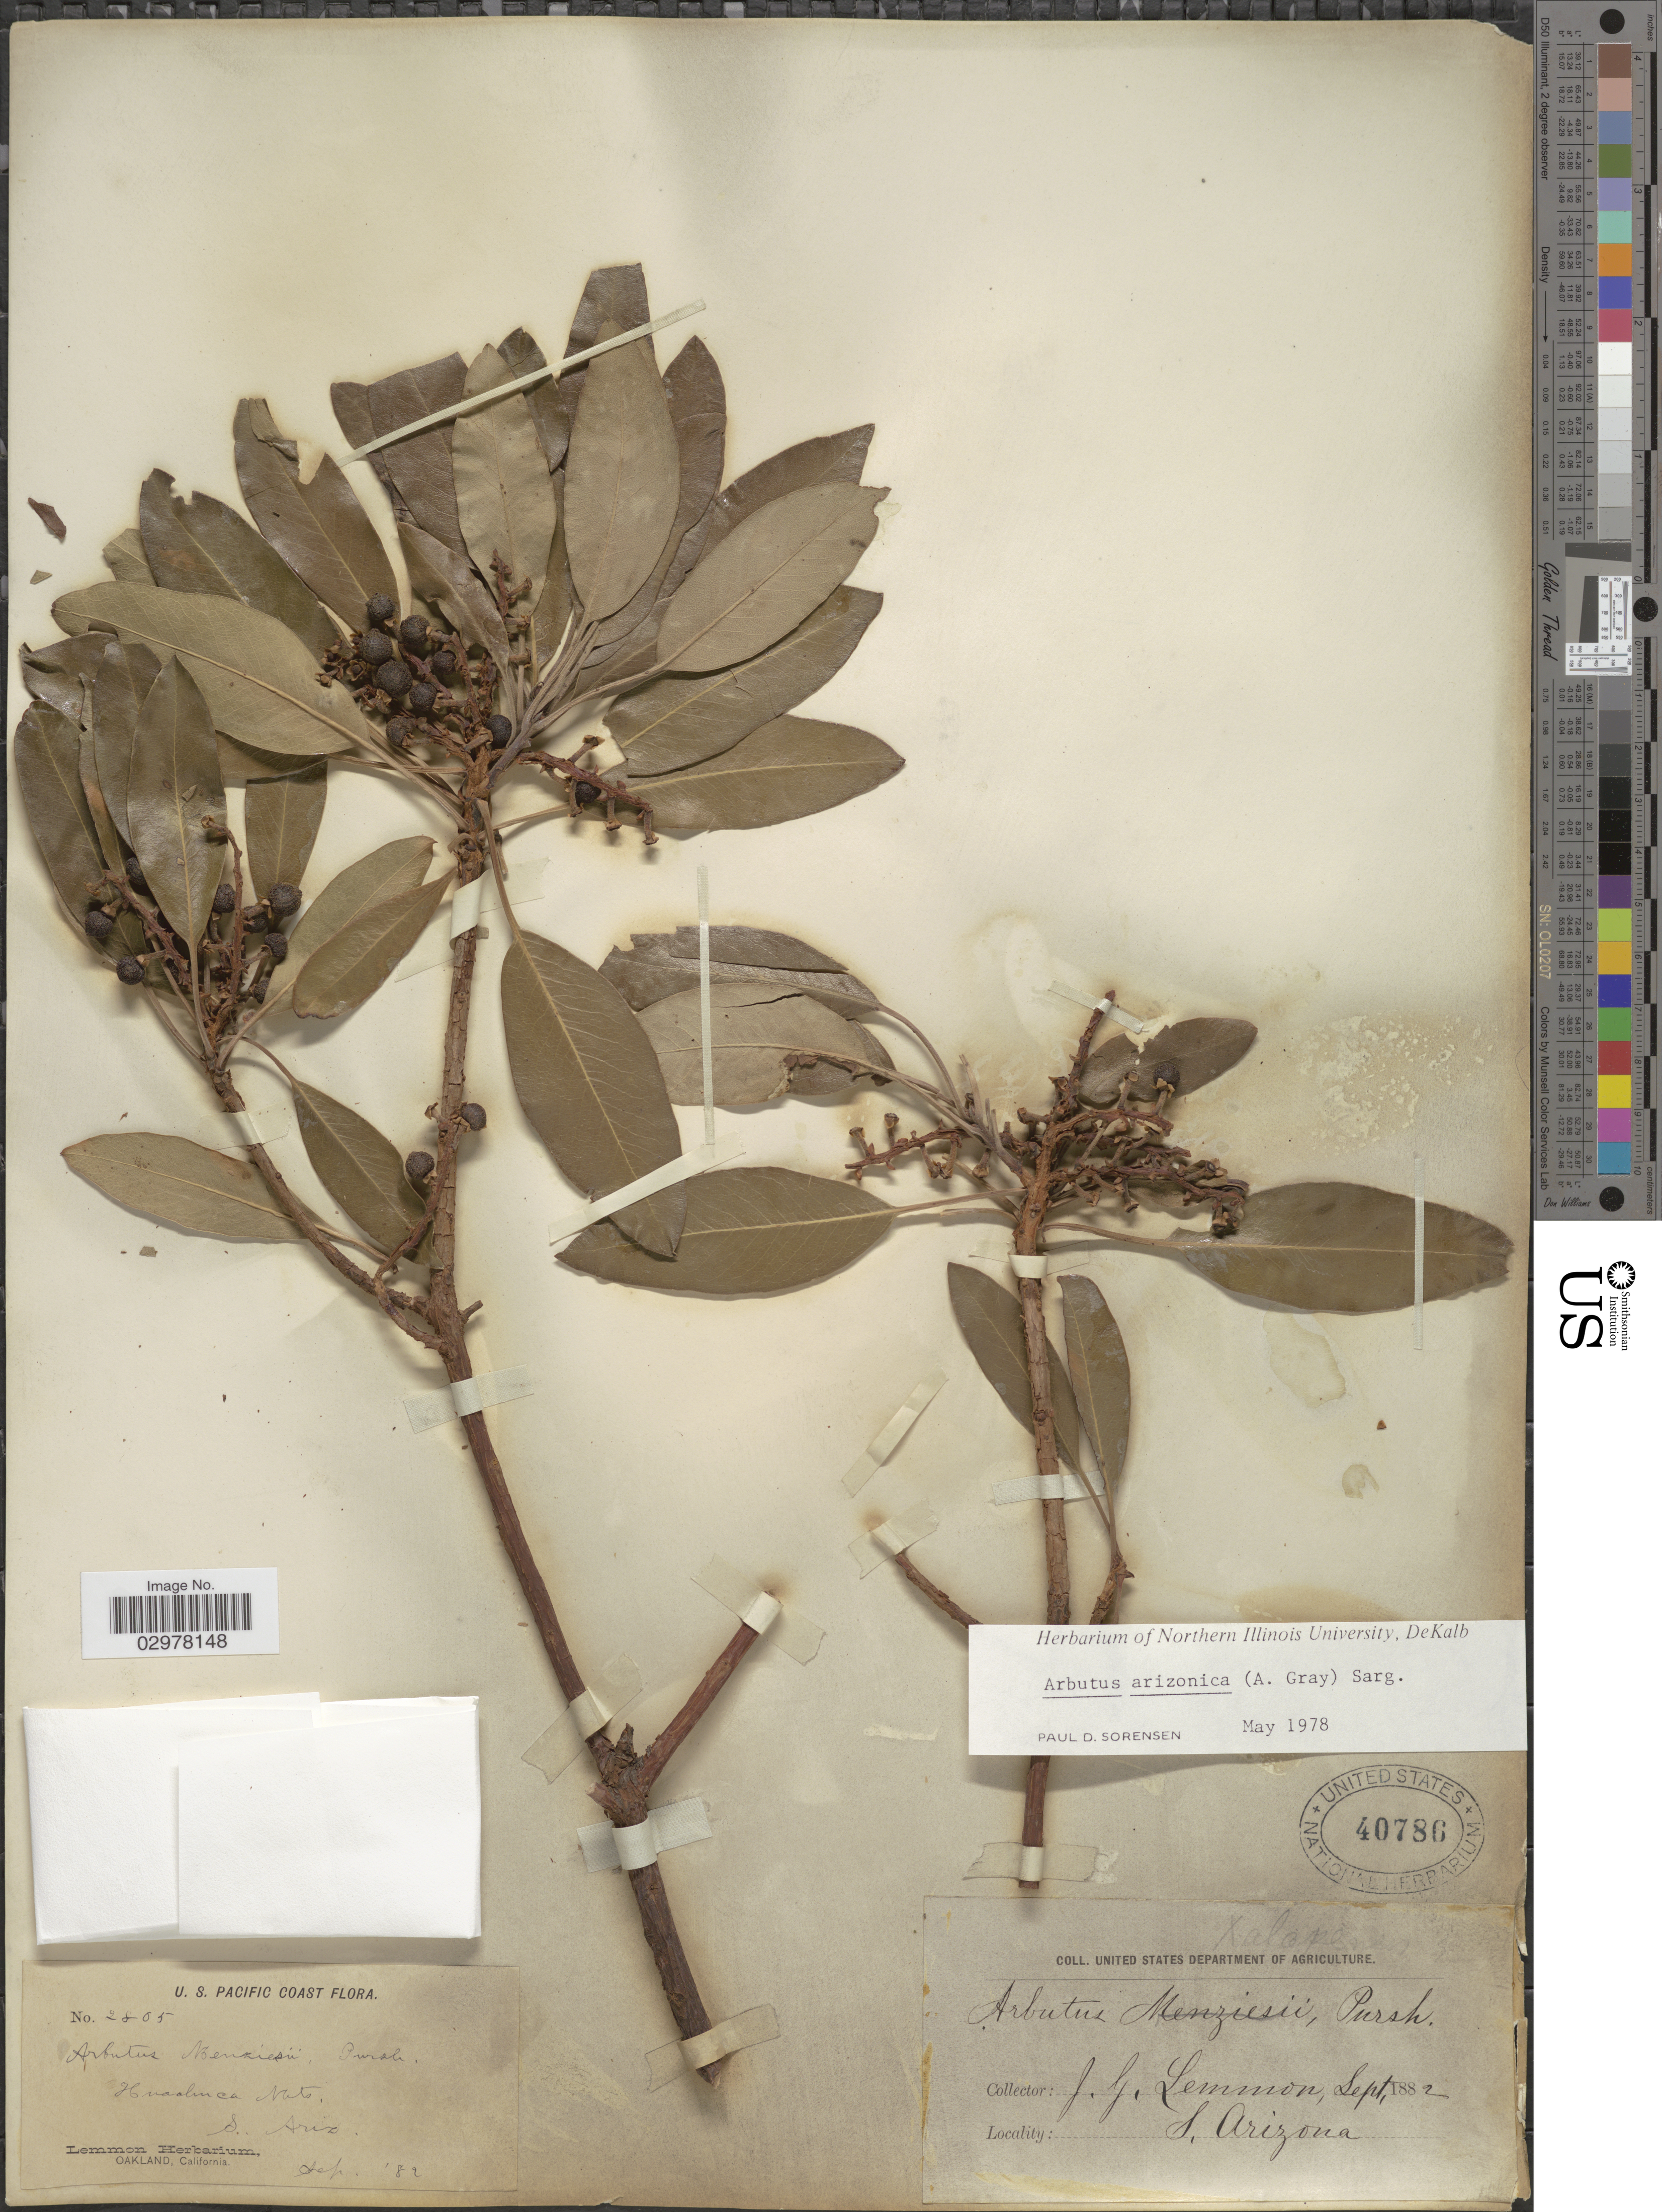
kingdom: Plantae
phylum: Tracheophyta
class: Magnoliopsida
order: Ericales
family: Ericaceae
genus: Arbutus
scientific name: Arbutus arizonica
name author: (A. Gray) Sarg.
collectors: J. Lemmon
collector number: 805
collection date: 1882-09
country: United States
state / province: Arizona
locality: U.S. Pacific Coast. Huachuca Mts.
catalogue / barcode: US 40786